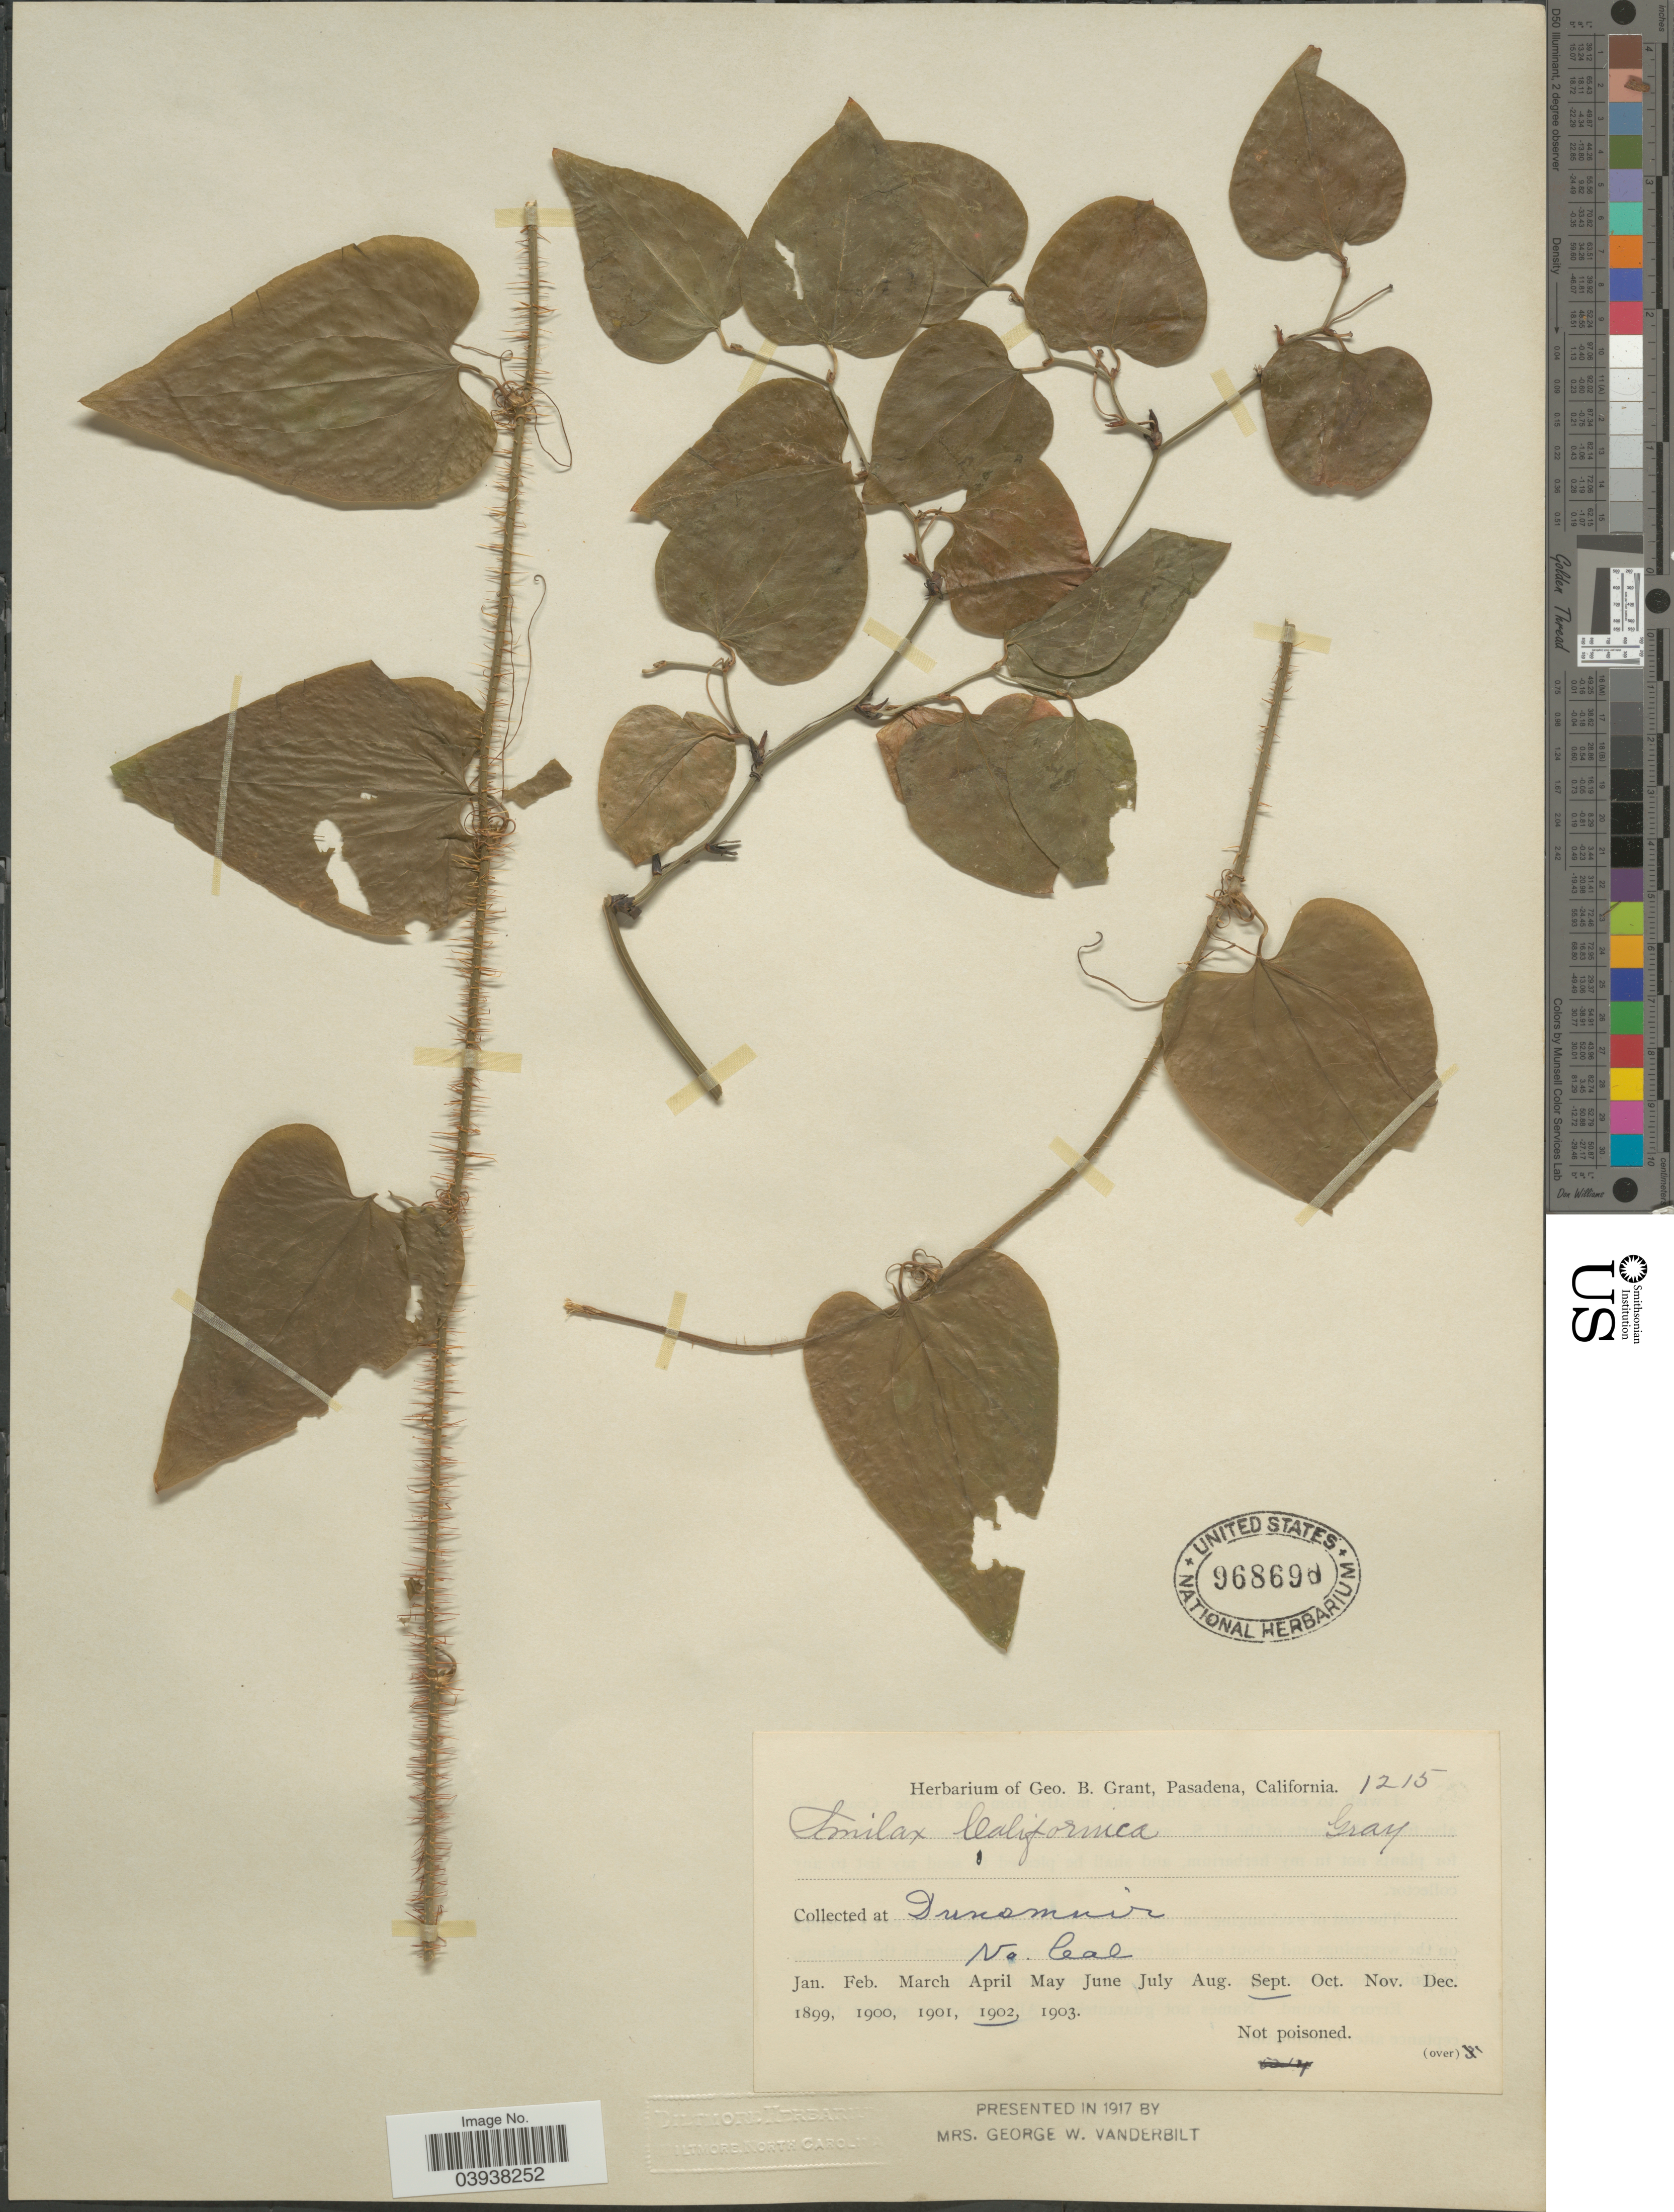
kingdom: Plantae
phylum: Tracheophyta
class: Liliopsida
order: Liliales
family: Smilacaceae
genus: Smilax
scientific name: Smilax californica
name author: (A. DC.) A. Gray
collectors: ex herb. Geo. B. Grant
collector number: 1215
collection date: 1902-09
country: United States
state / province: California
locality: Dunsmuir. No. Cal.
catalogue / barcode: US 968690